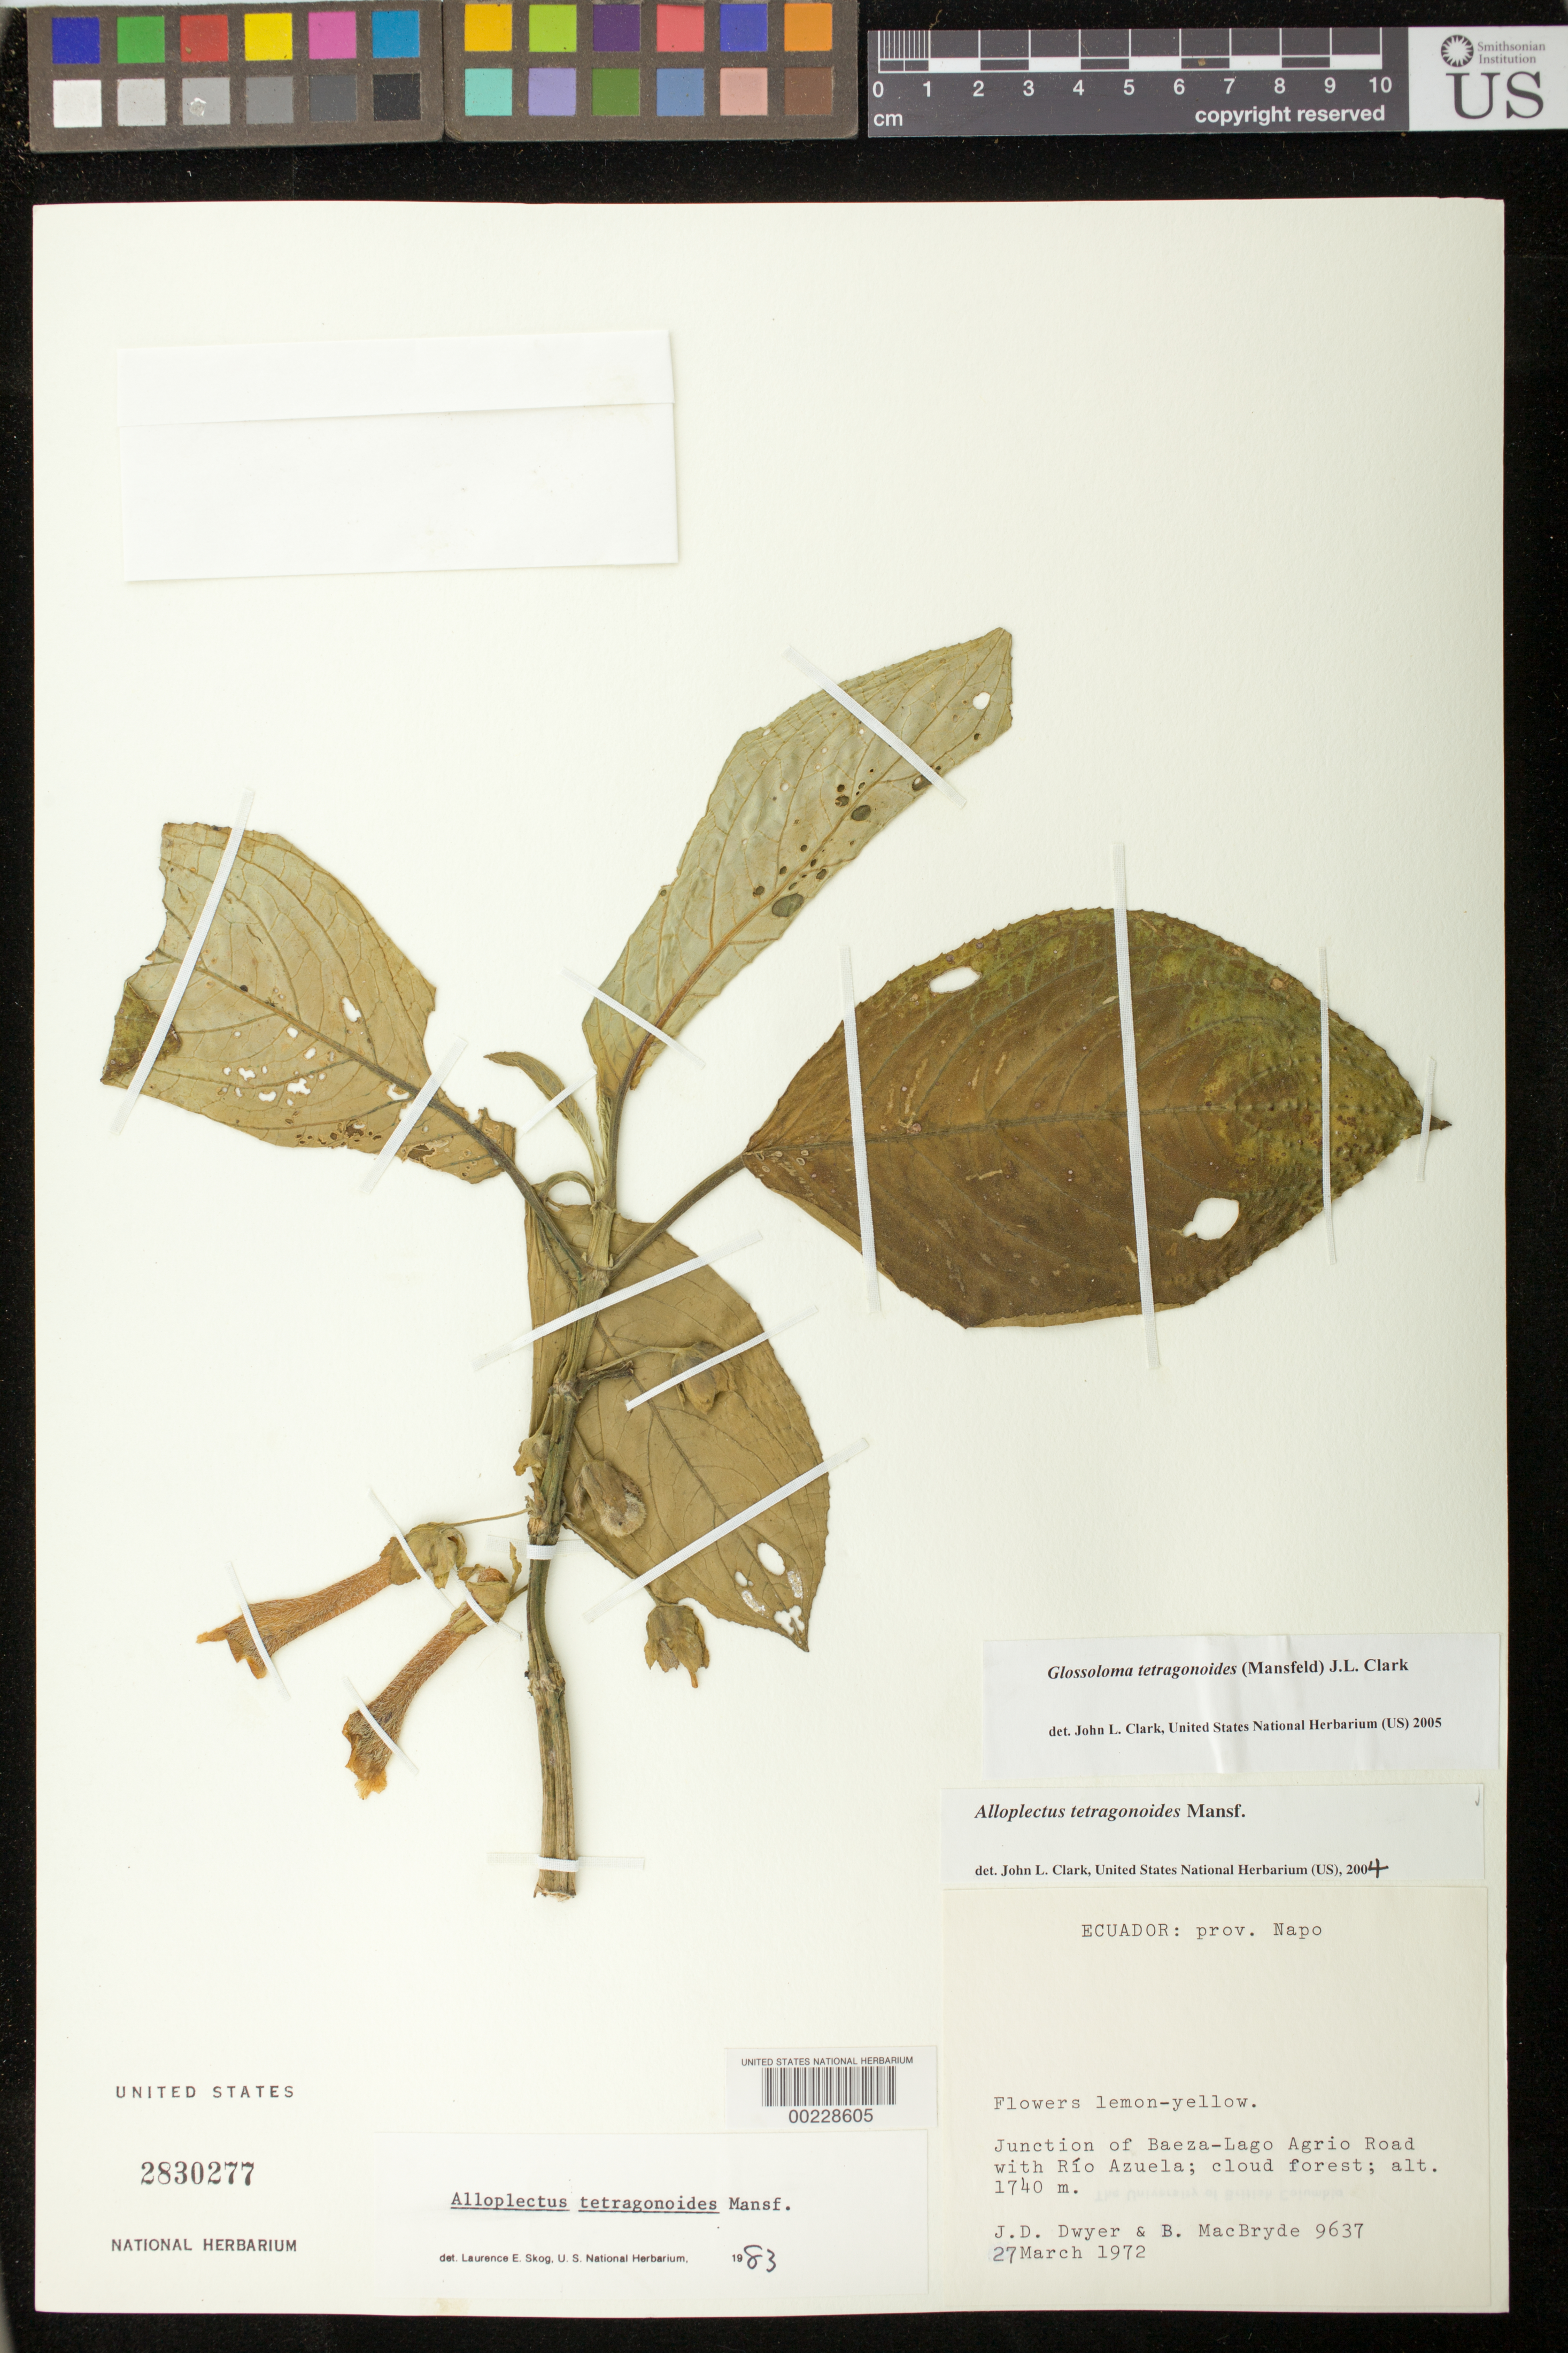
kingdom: Plantae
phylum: Tracheophyta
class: Magnoliopsida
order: Lamiales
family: Gesneriaceae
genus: Glossoloma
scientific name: Glossoloma tetragonoides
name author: (Mansf.) J.L. Clark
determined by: Skog, Laurence E.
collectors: J. D. Dwyer & B. MacBryde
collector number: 9637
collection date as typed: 27 Mar 1972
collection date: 1972-03-27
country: Ecuador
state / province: Napo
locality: Junction of Baeza - Lago Agrio road with Río Azuela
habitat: Cloud forest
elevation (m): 1740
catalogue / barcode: US 2830277